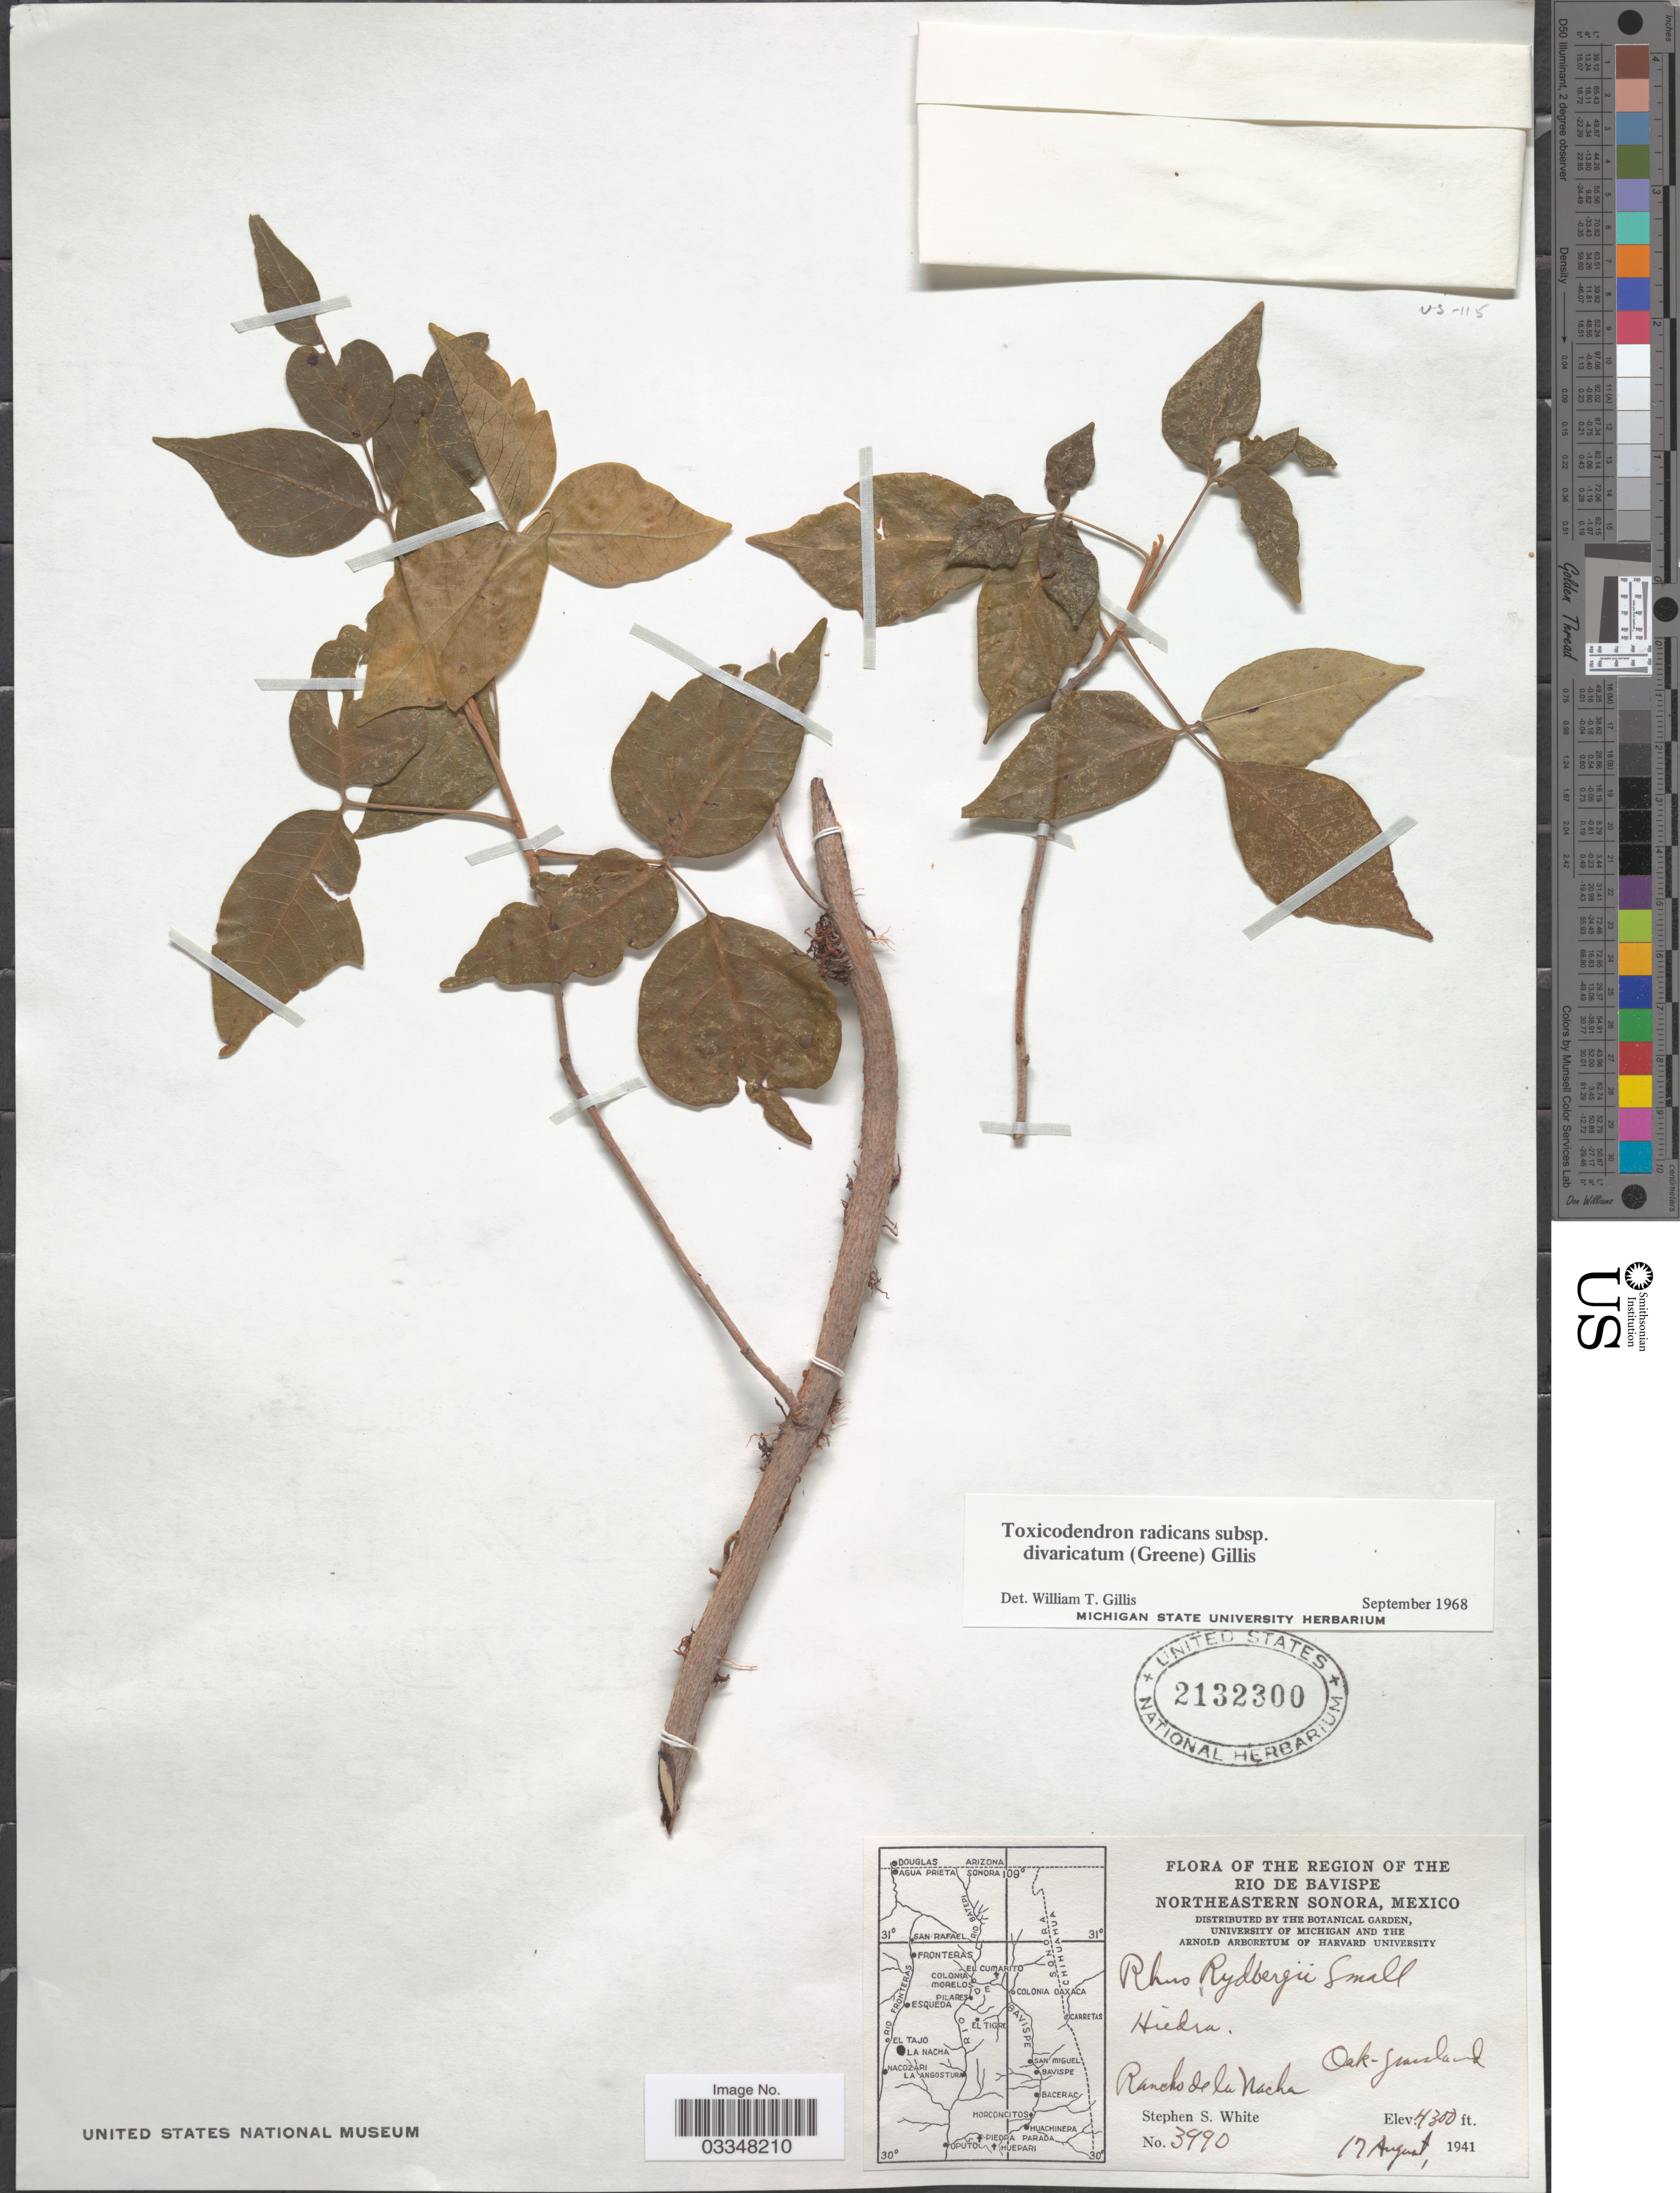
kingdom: Plantae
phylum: Tracheophyta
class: Magnoliopsida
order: Sapindales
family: Anacardiaceae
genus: Toxicodendron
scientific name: Toxicodendron radicans subsp. divaricatum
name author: (Greene) Gillis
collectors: S. S. White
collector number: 3990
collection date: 1941-08-17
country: Mexico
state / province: Sonora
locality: The Region of the Rio de Bavispe. Northeastern Sonora. Rancho de la Nacha.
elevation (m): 1311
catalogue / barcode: US 2132300